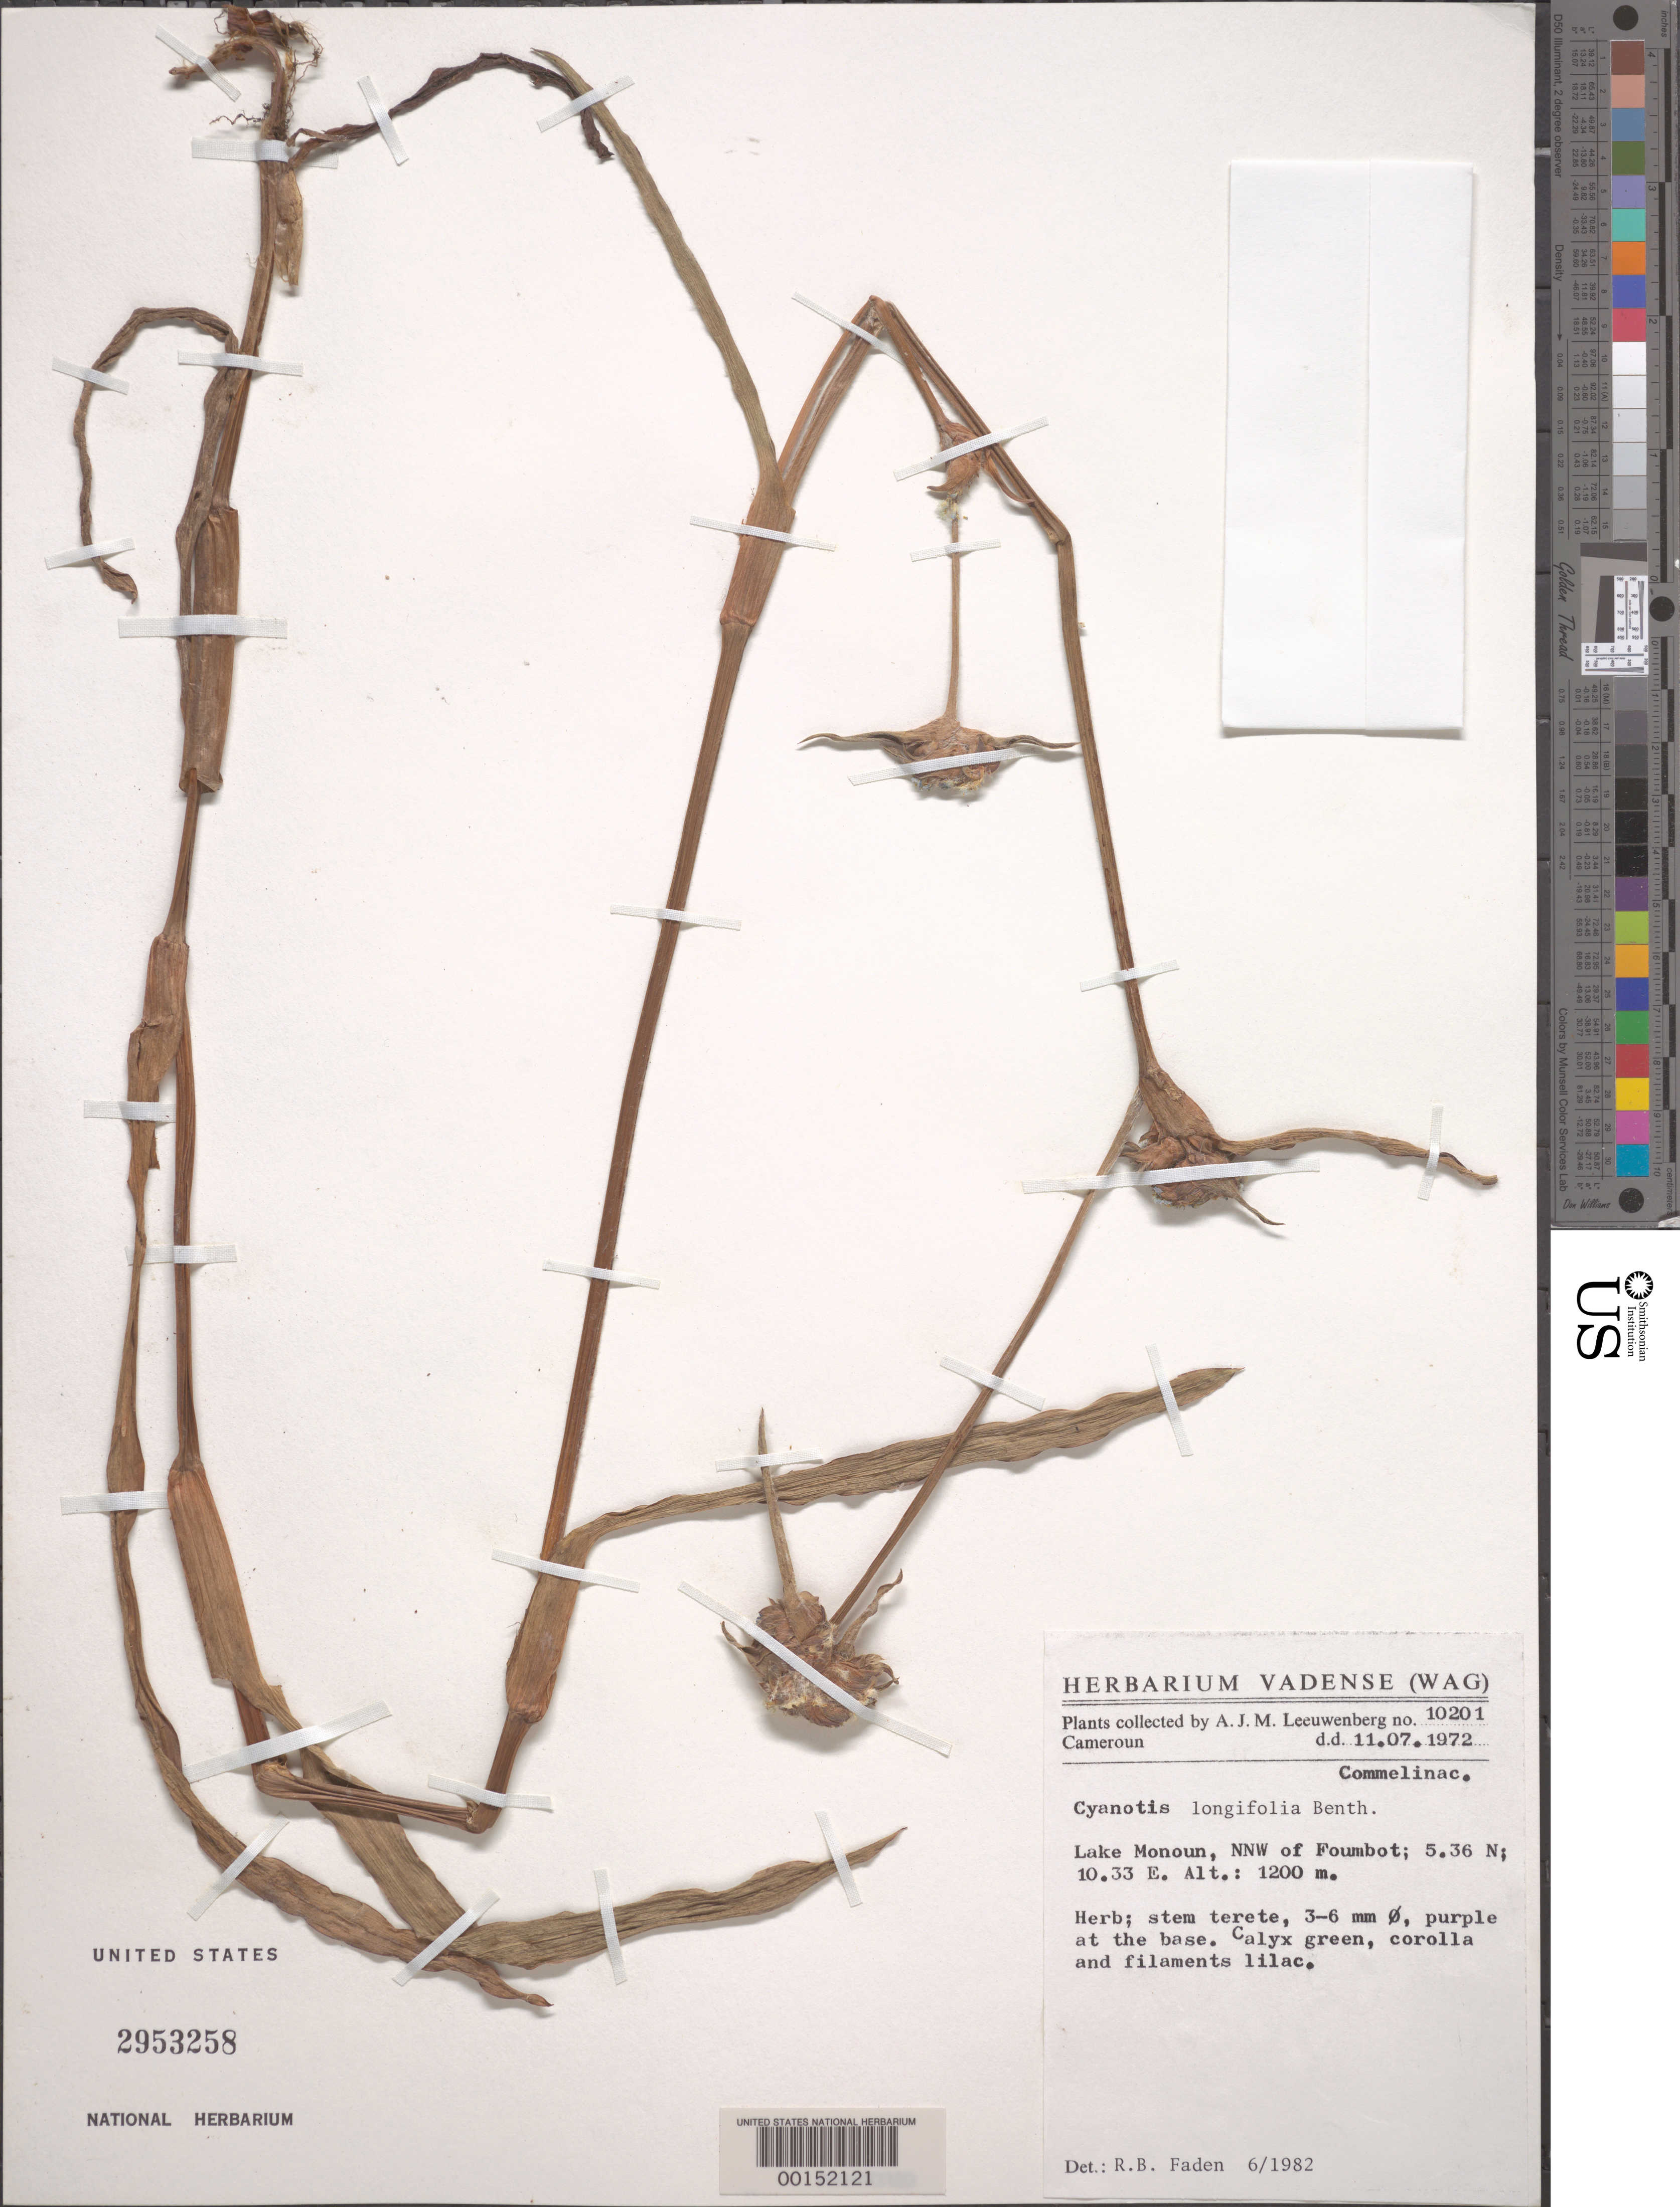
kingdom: Plantae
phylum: Tracheophyta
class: Liliopsida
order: Commelinales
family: Commelinaceae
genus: Cyanotis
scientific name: Cyanotis longifolia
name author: Benth.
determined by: Faden, Robert B., (US), Smithsonian Institution - National Museum of Natural History (UNITED STATES)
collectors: A. J. M. Leeuwenberg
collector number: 10201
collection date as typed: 11 Jul 1972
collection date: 1972-07-11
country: Cameroon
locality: Lake monoun, nnw of foumbot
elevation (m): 1200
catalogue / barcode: US 2953258